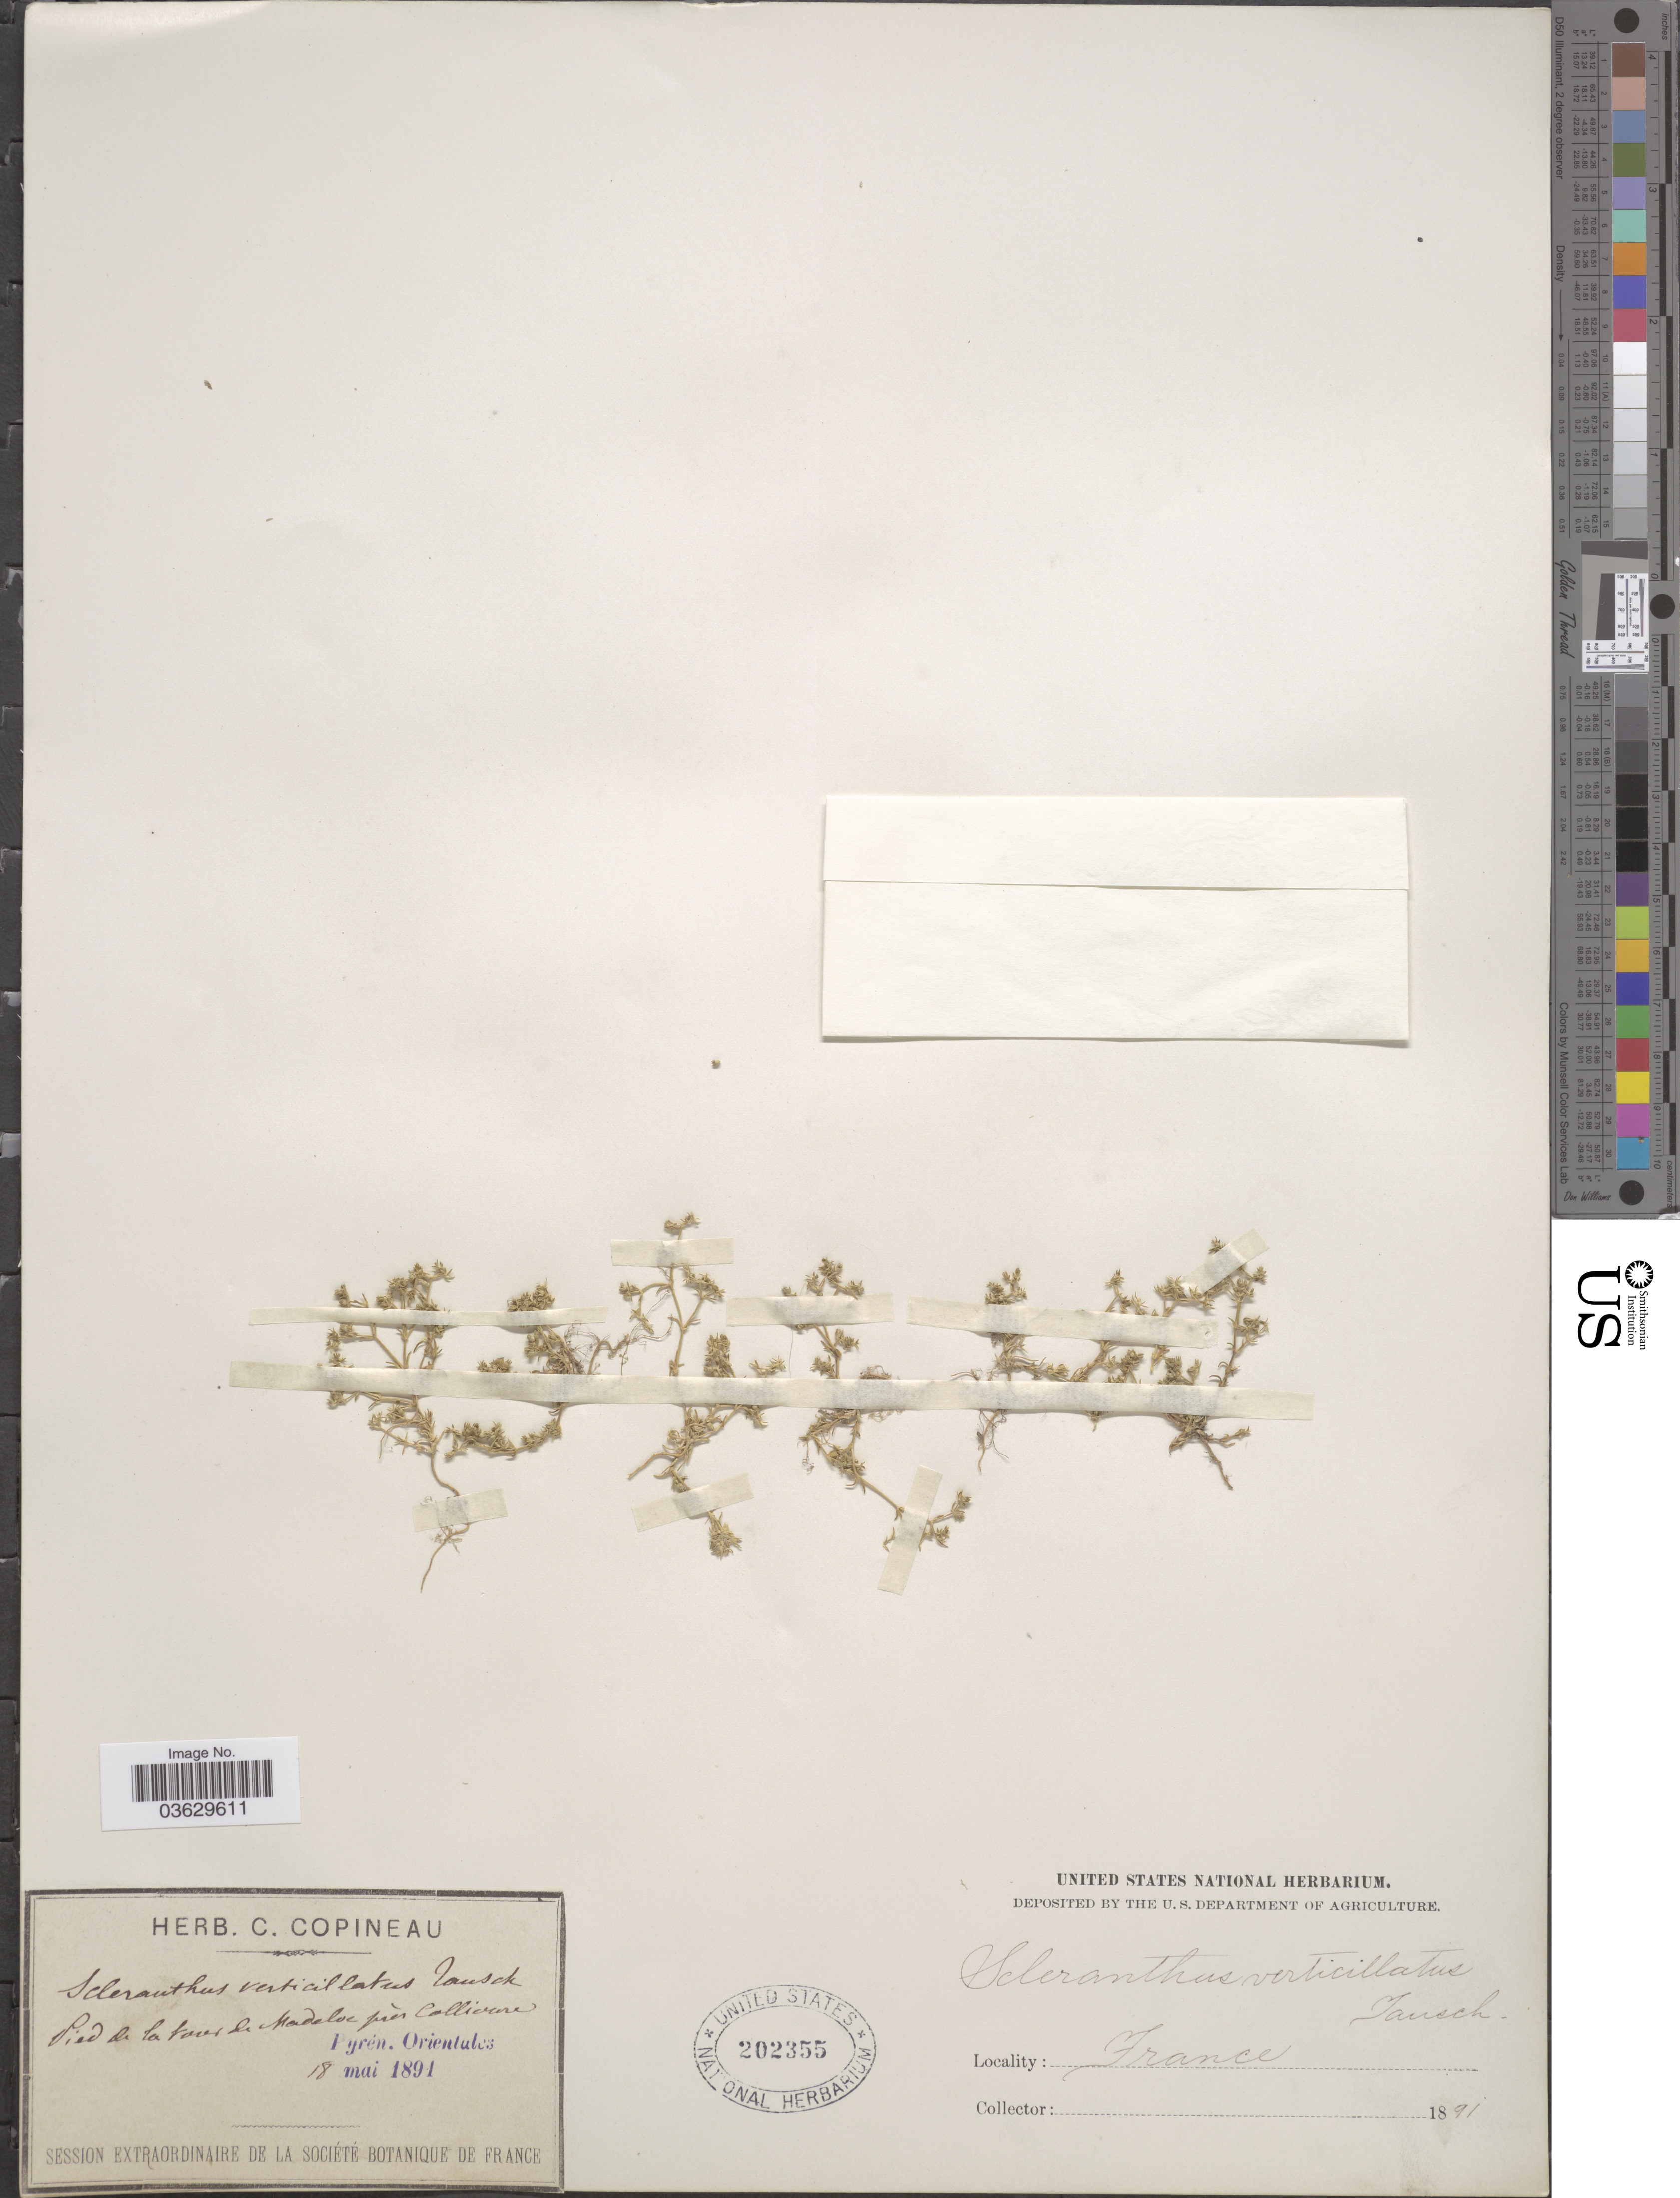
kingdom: Plantae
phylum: Tracheophyta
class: Magnoliopsida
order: Caryophyllales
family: Caryophyllaceae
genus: Scleranthus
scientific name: Scleranthus verticillatus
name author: Tausch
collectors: ex herb. C. Copineau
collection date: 1891-05-18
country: France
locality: Pied de la tovs de Madeloc près Collioure. Pyrén. Orientales.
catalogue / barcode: US 202355